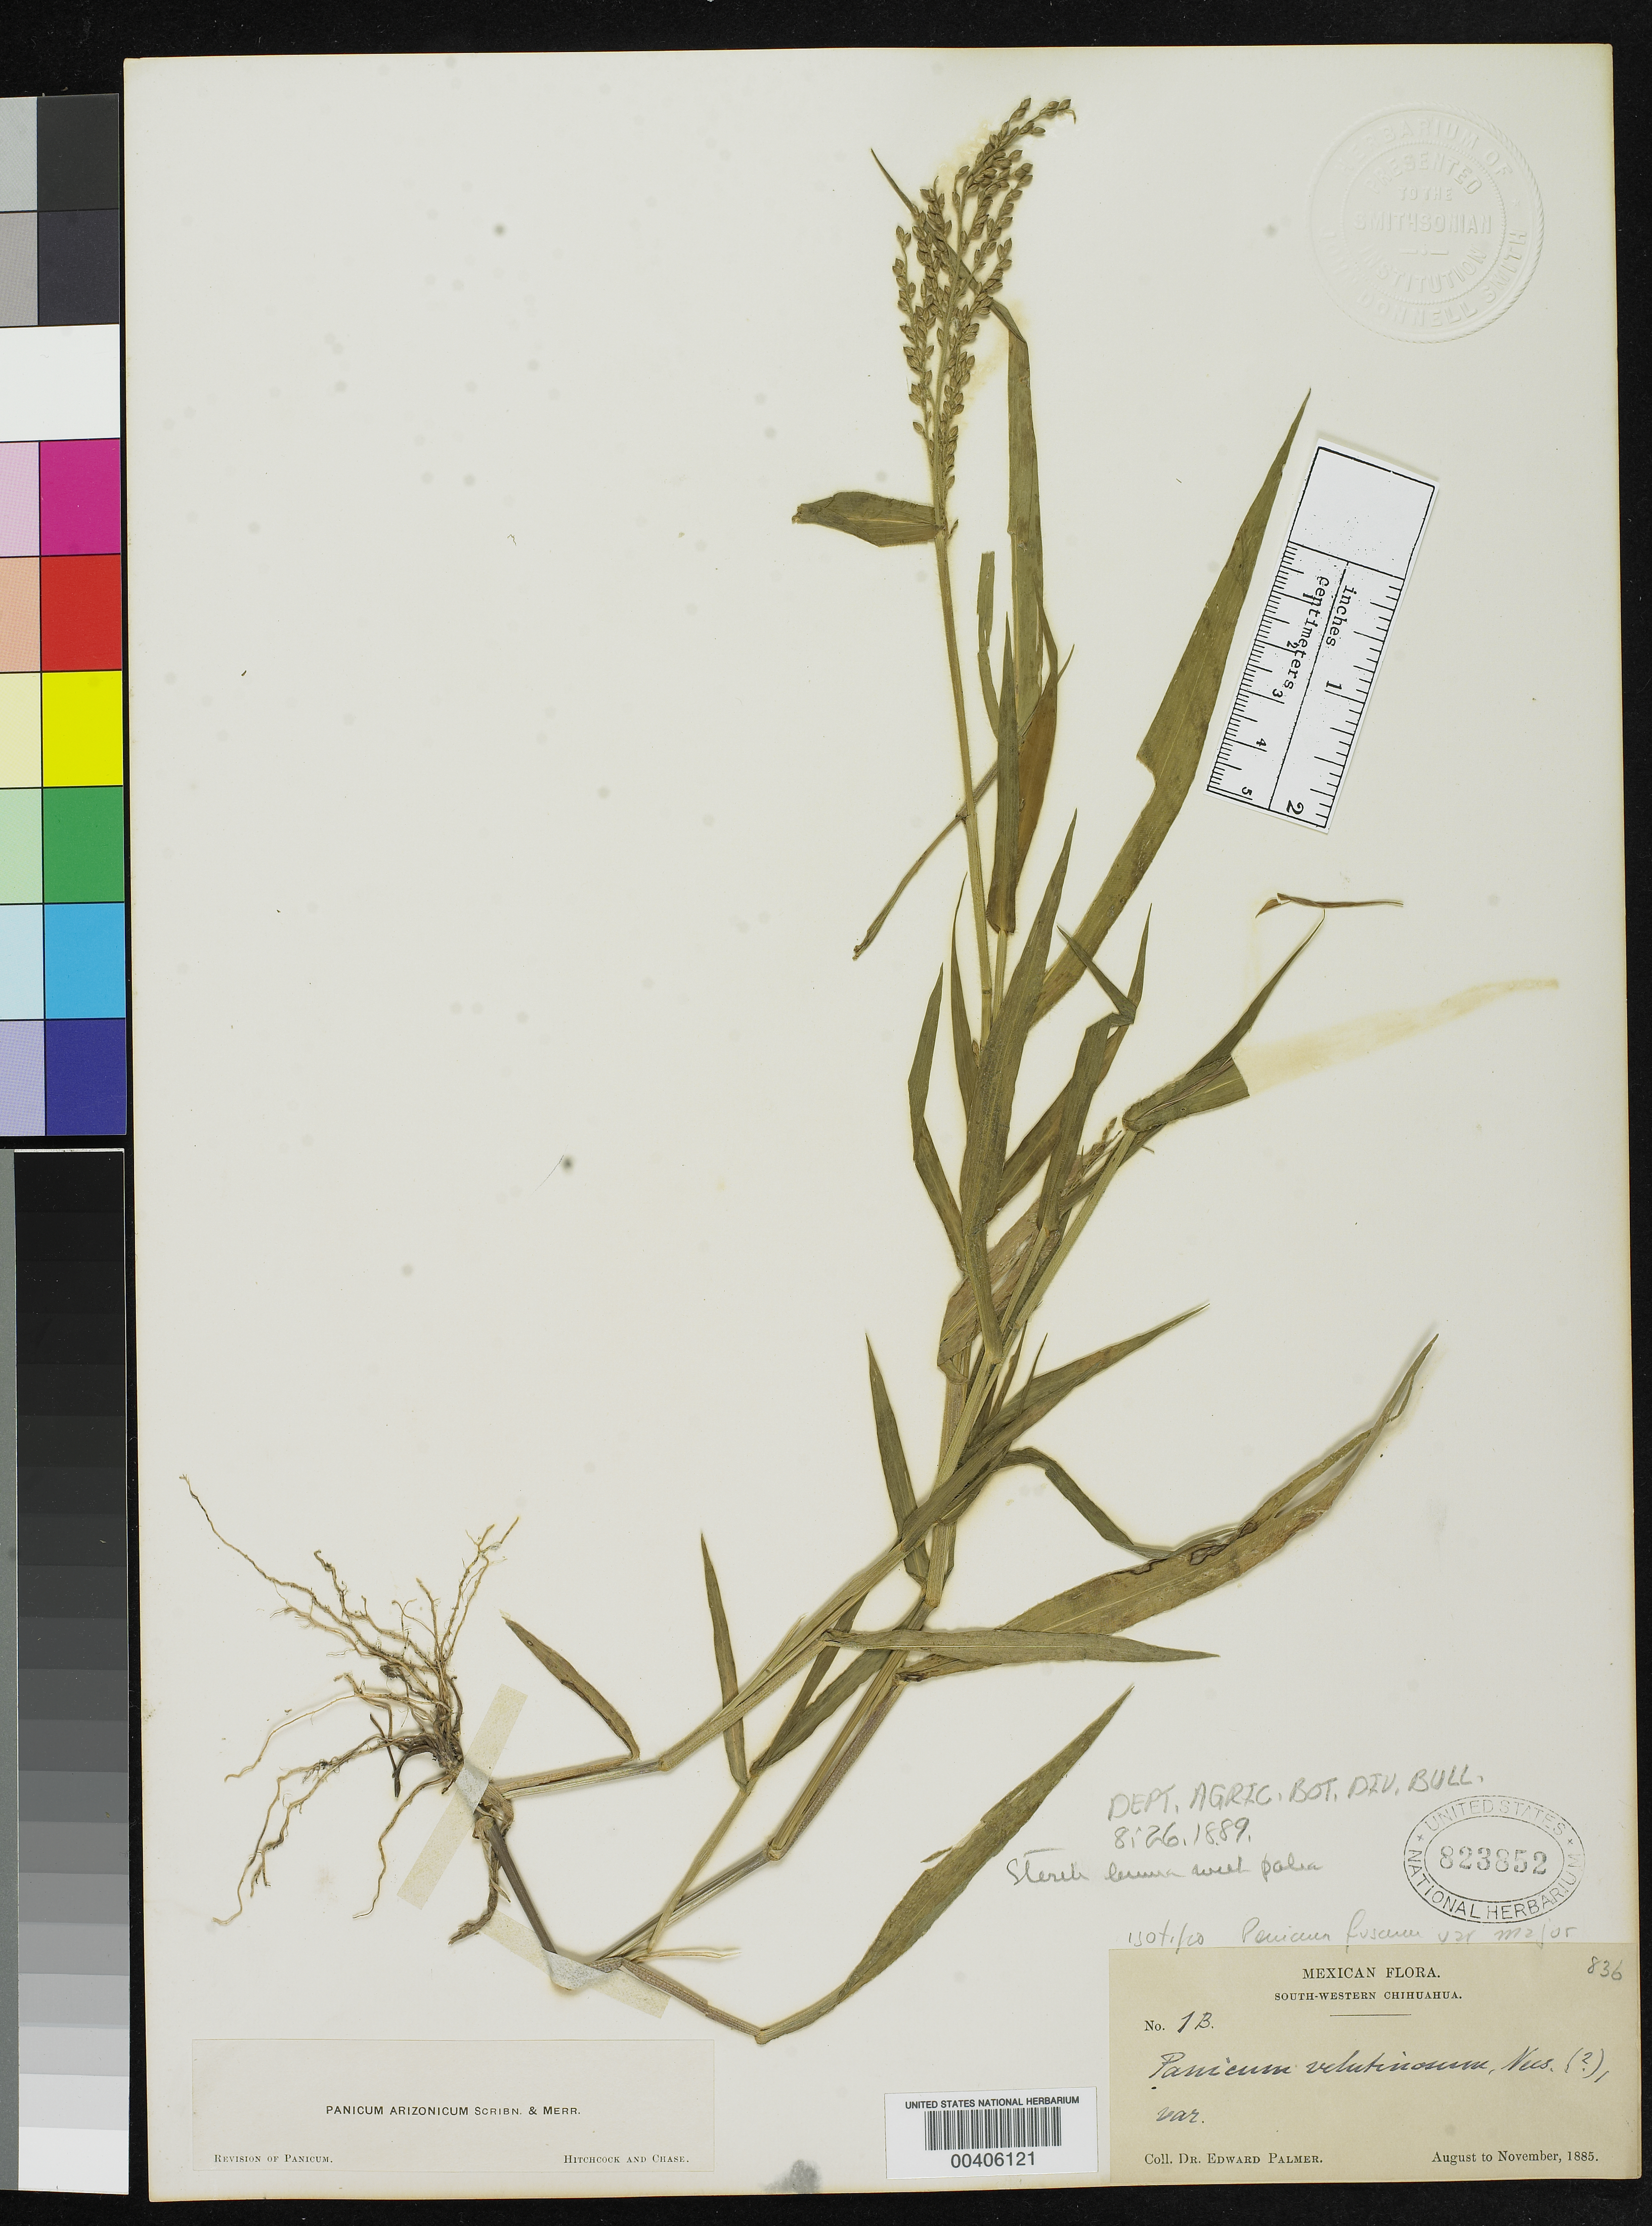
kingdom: Plantae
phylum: Tracheophyta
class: Liliopsida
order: Poales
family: Poaceae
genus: Panicum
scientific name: Panicum fuscum var. major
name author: Vasey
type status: Isotype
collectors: E. Palmer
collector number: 1b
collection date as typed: Aug 1885 to -- Nov 1885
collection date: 1885-08/1885-11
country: Mexico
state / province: Chihuahua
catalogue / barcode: US 823852